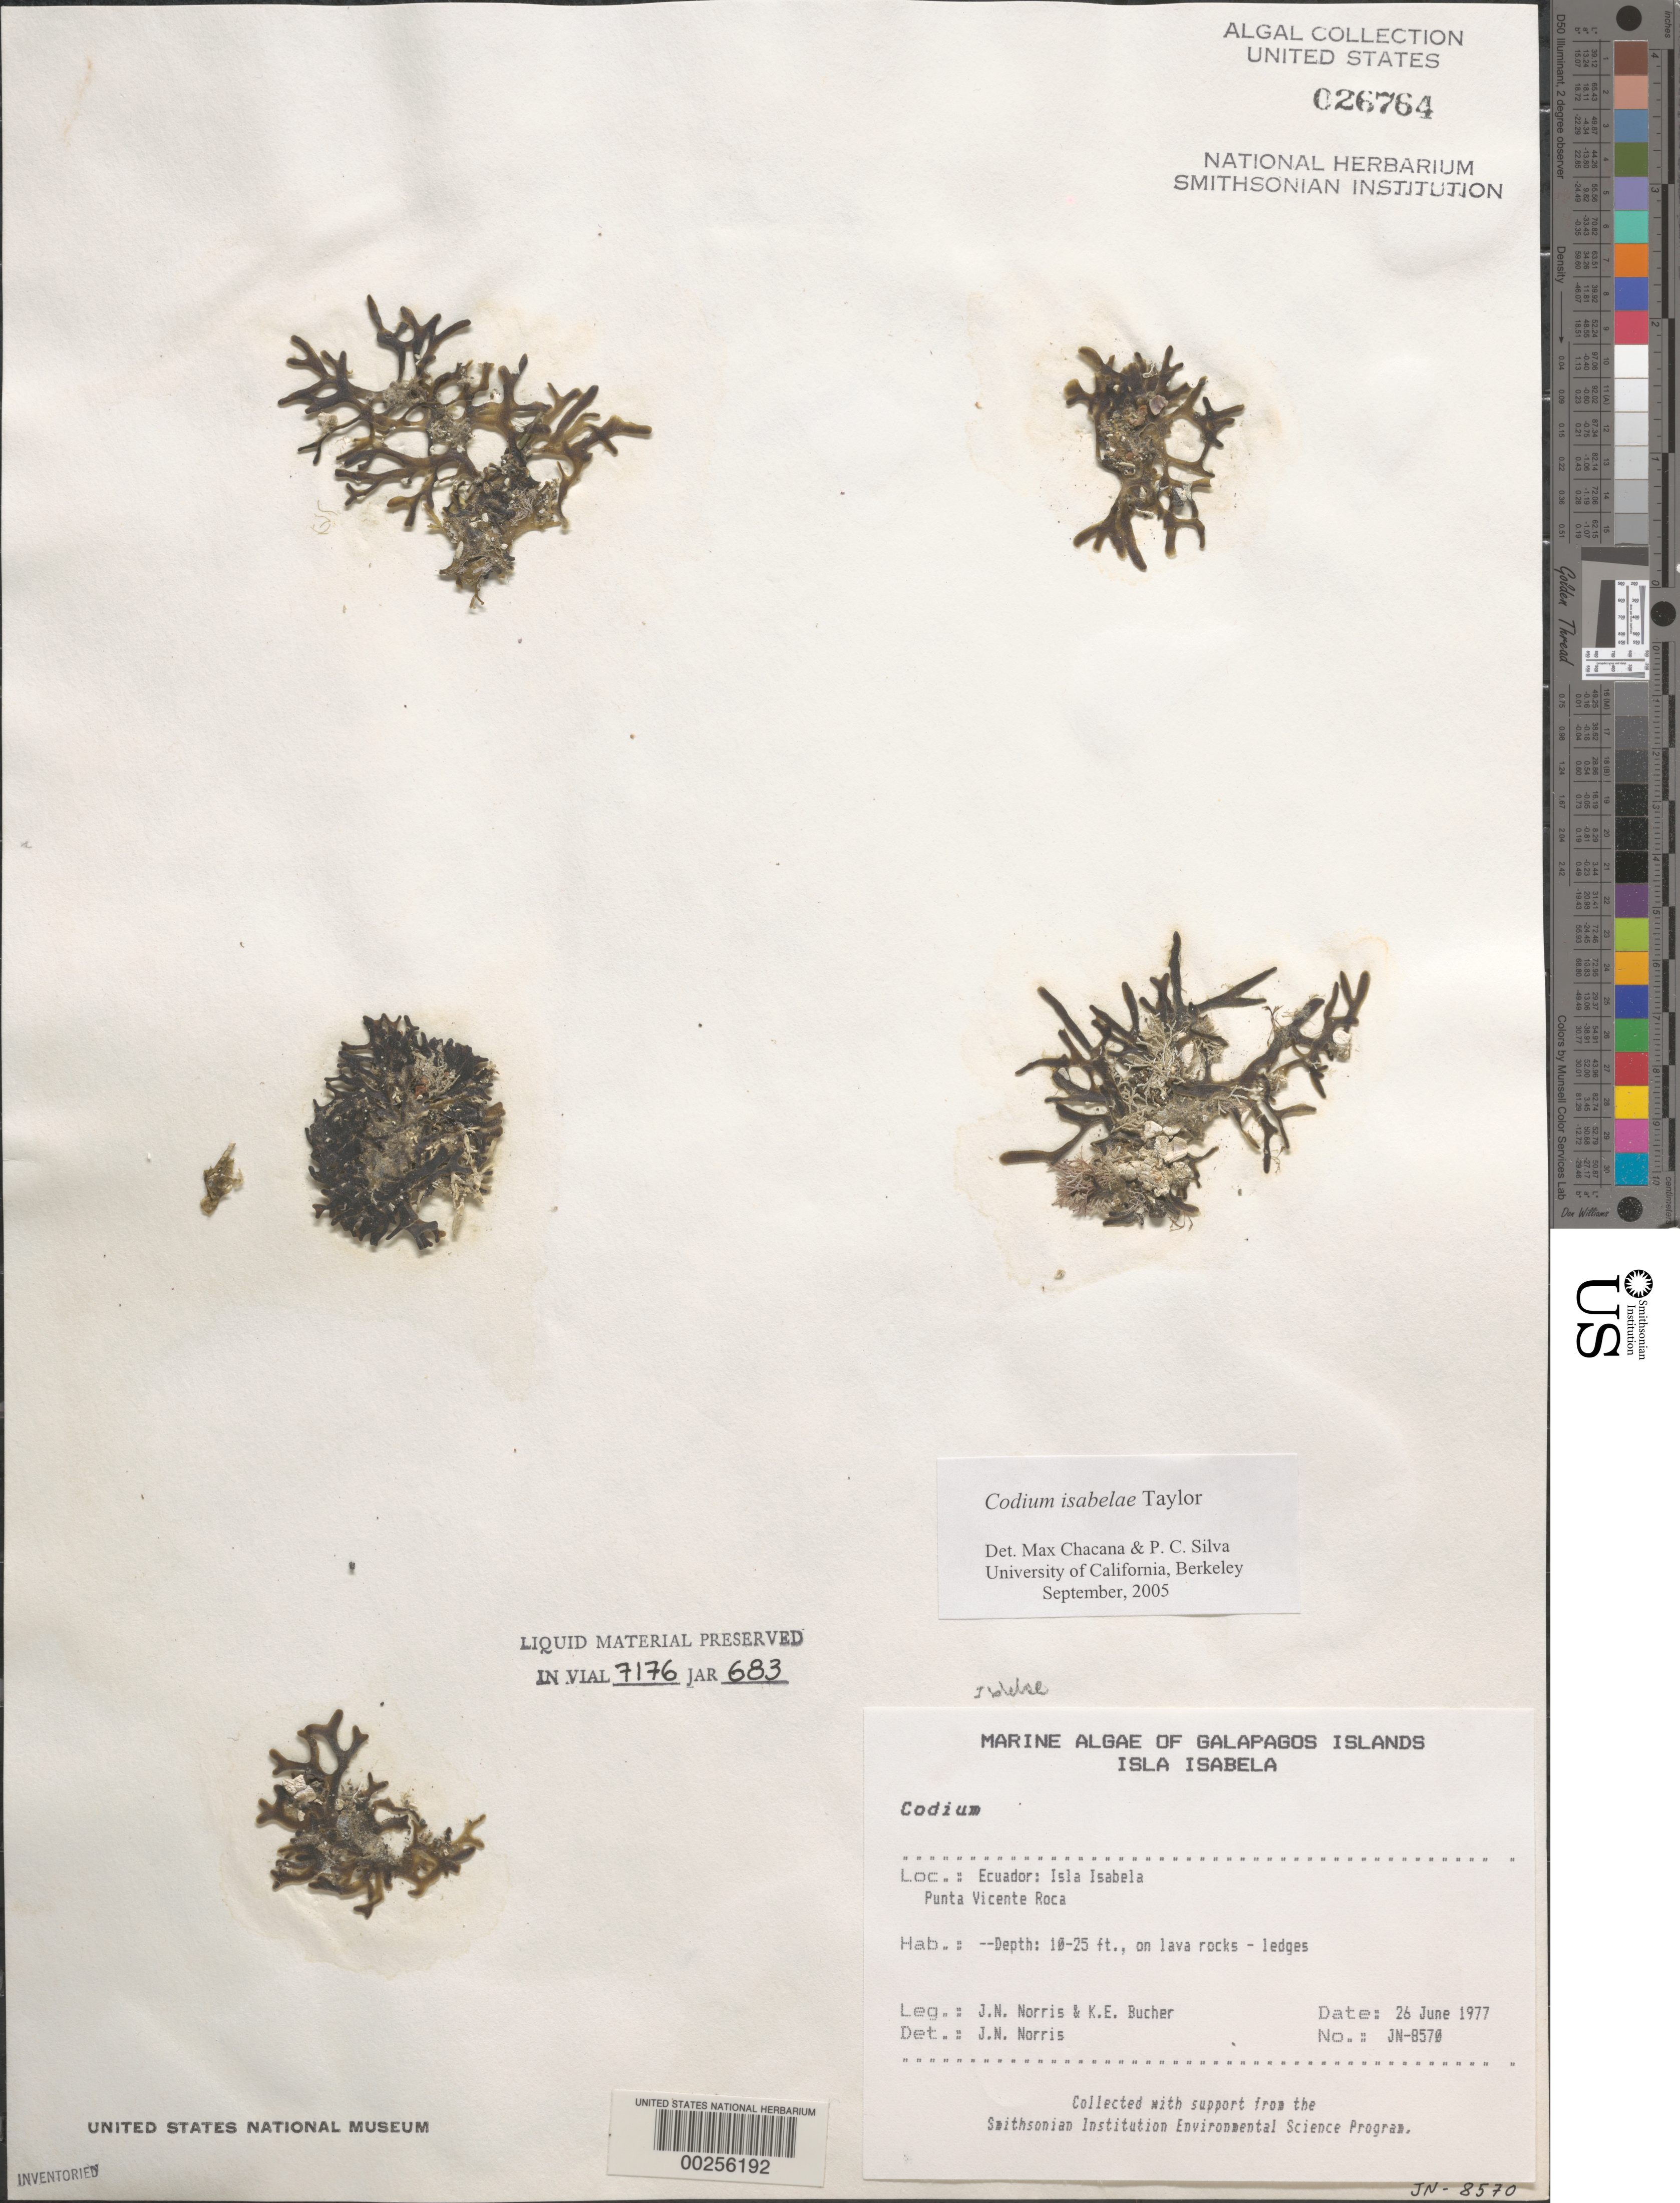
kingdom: Plantae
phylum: Chlorophyta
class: Ulvophyceae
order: Bryopsidales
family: Codiaceae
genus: Codium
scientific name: Codium isabelae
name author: W.R. Taylor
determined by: Chacana, M. E.; Silva, P. C.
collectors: J. N. Norris & K. E. Bucher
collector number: JN-8570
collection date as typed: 26 Jun 1977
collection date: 1977-06-26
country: Ecuador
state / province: Colón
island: Isabela [Albemarle]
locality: Punta Vicente Roca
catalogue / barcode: US 26764